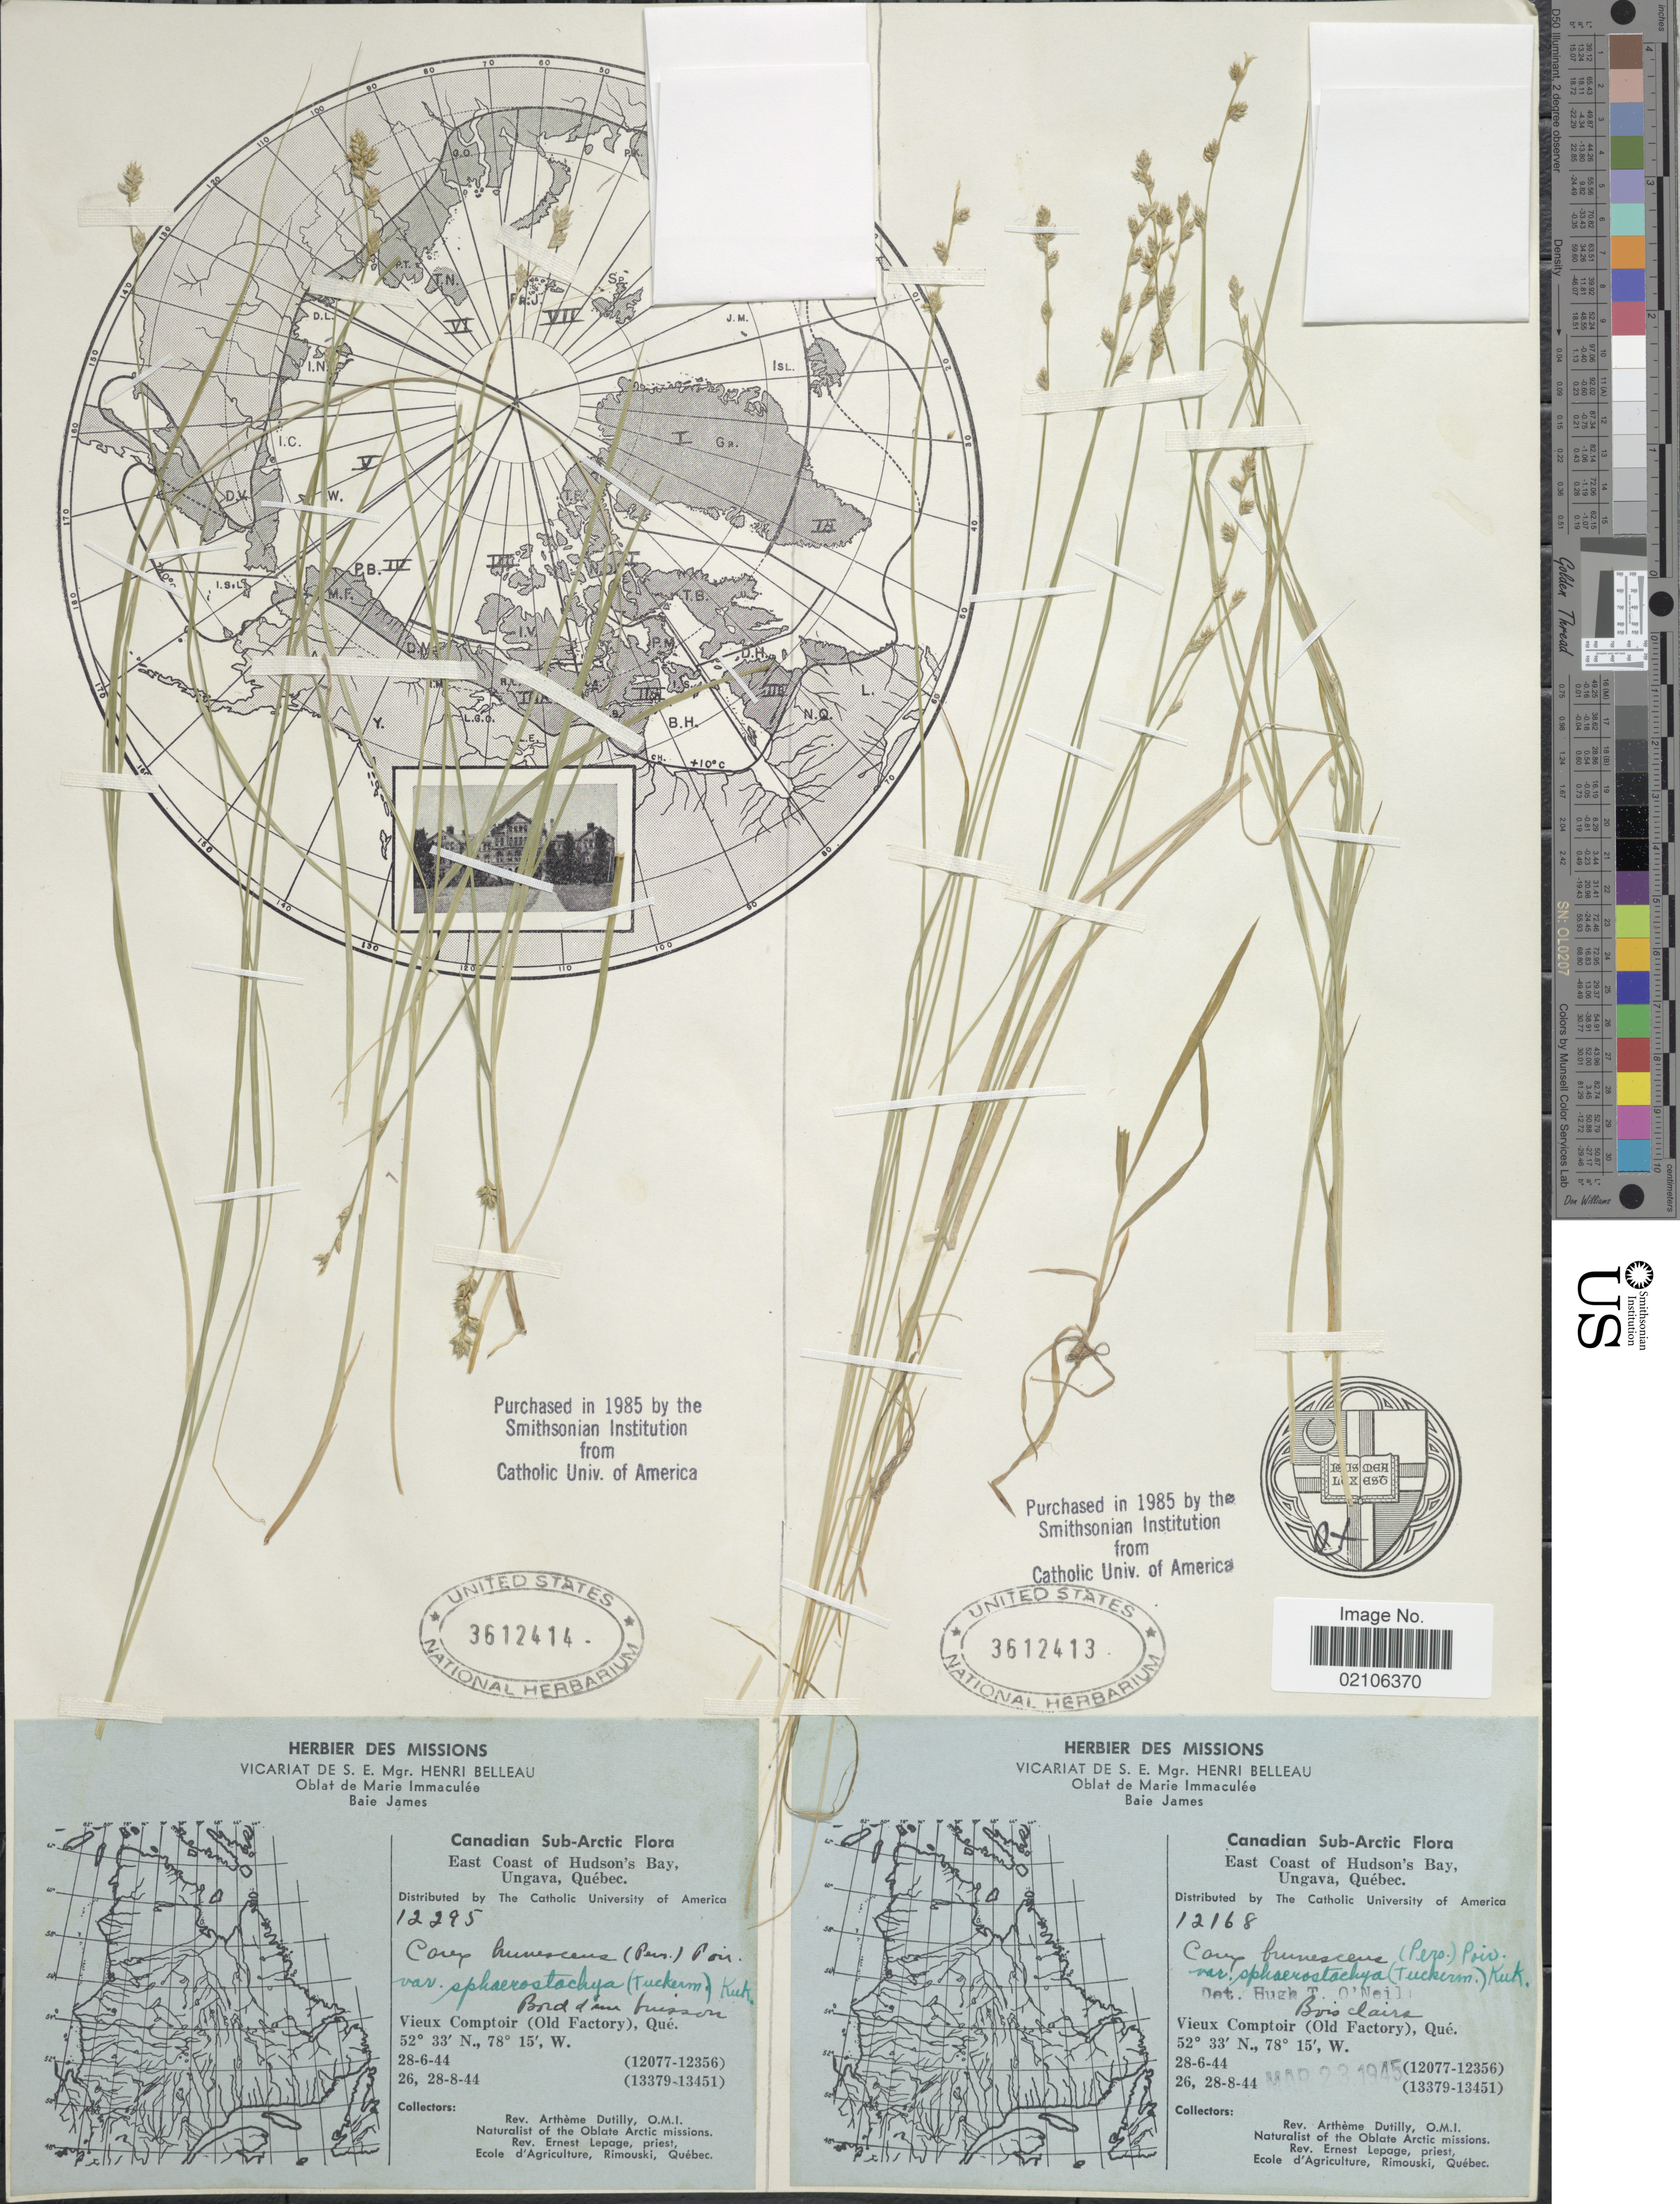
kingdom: Plantae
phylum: Tracheophyta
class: Liliopsida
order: Poales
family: Cyperaceae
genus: Carex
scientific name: Carex brunnescens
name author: (Pers.) Poir.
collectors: A. Dutilly & E. Lepage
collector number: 12295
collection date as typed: Transcribed d/m/y: 28/6/44 to 28/8/44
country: Canada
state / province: Quebec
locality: Canadian Sub-Arctic, East Coast of Hudson Bay, Ungava, Vieux Comptoir (Old Factory), Que.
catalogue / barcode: US 3612414